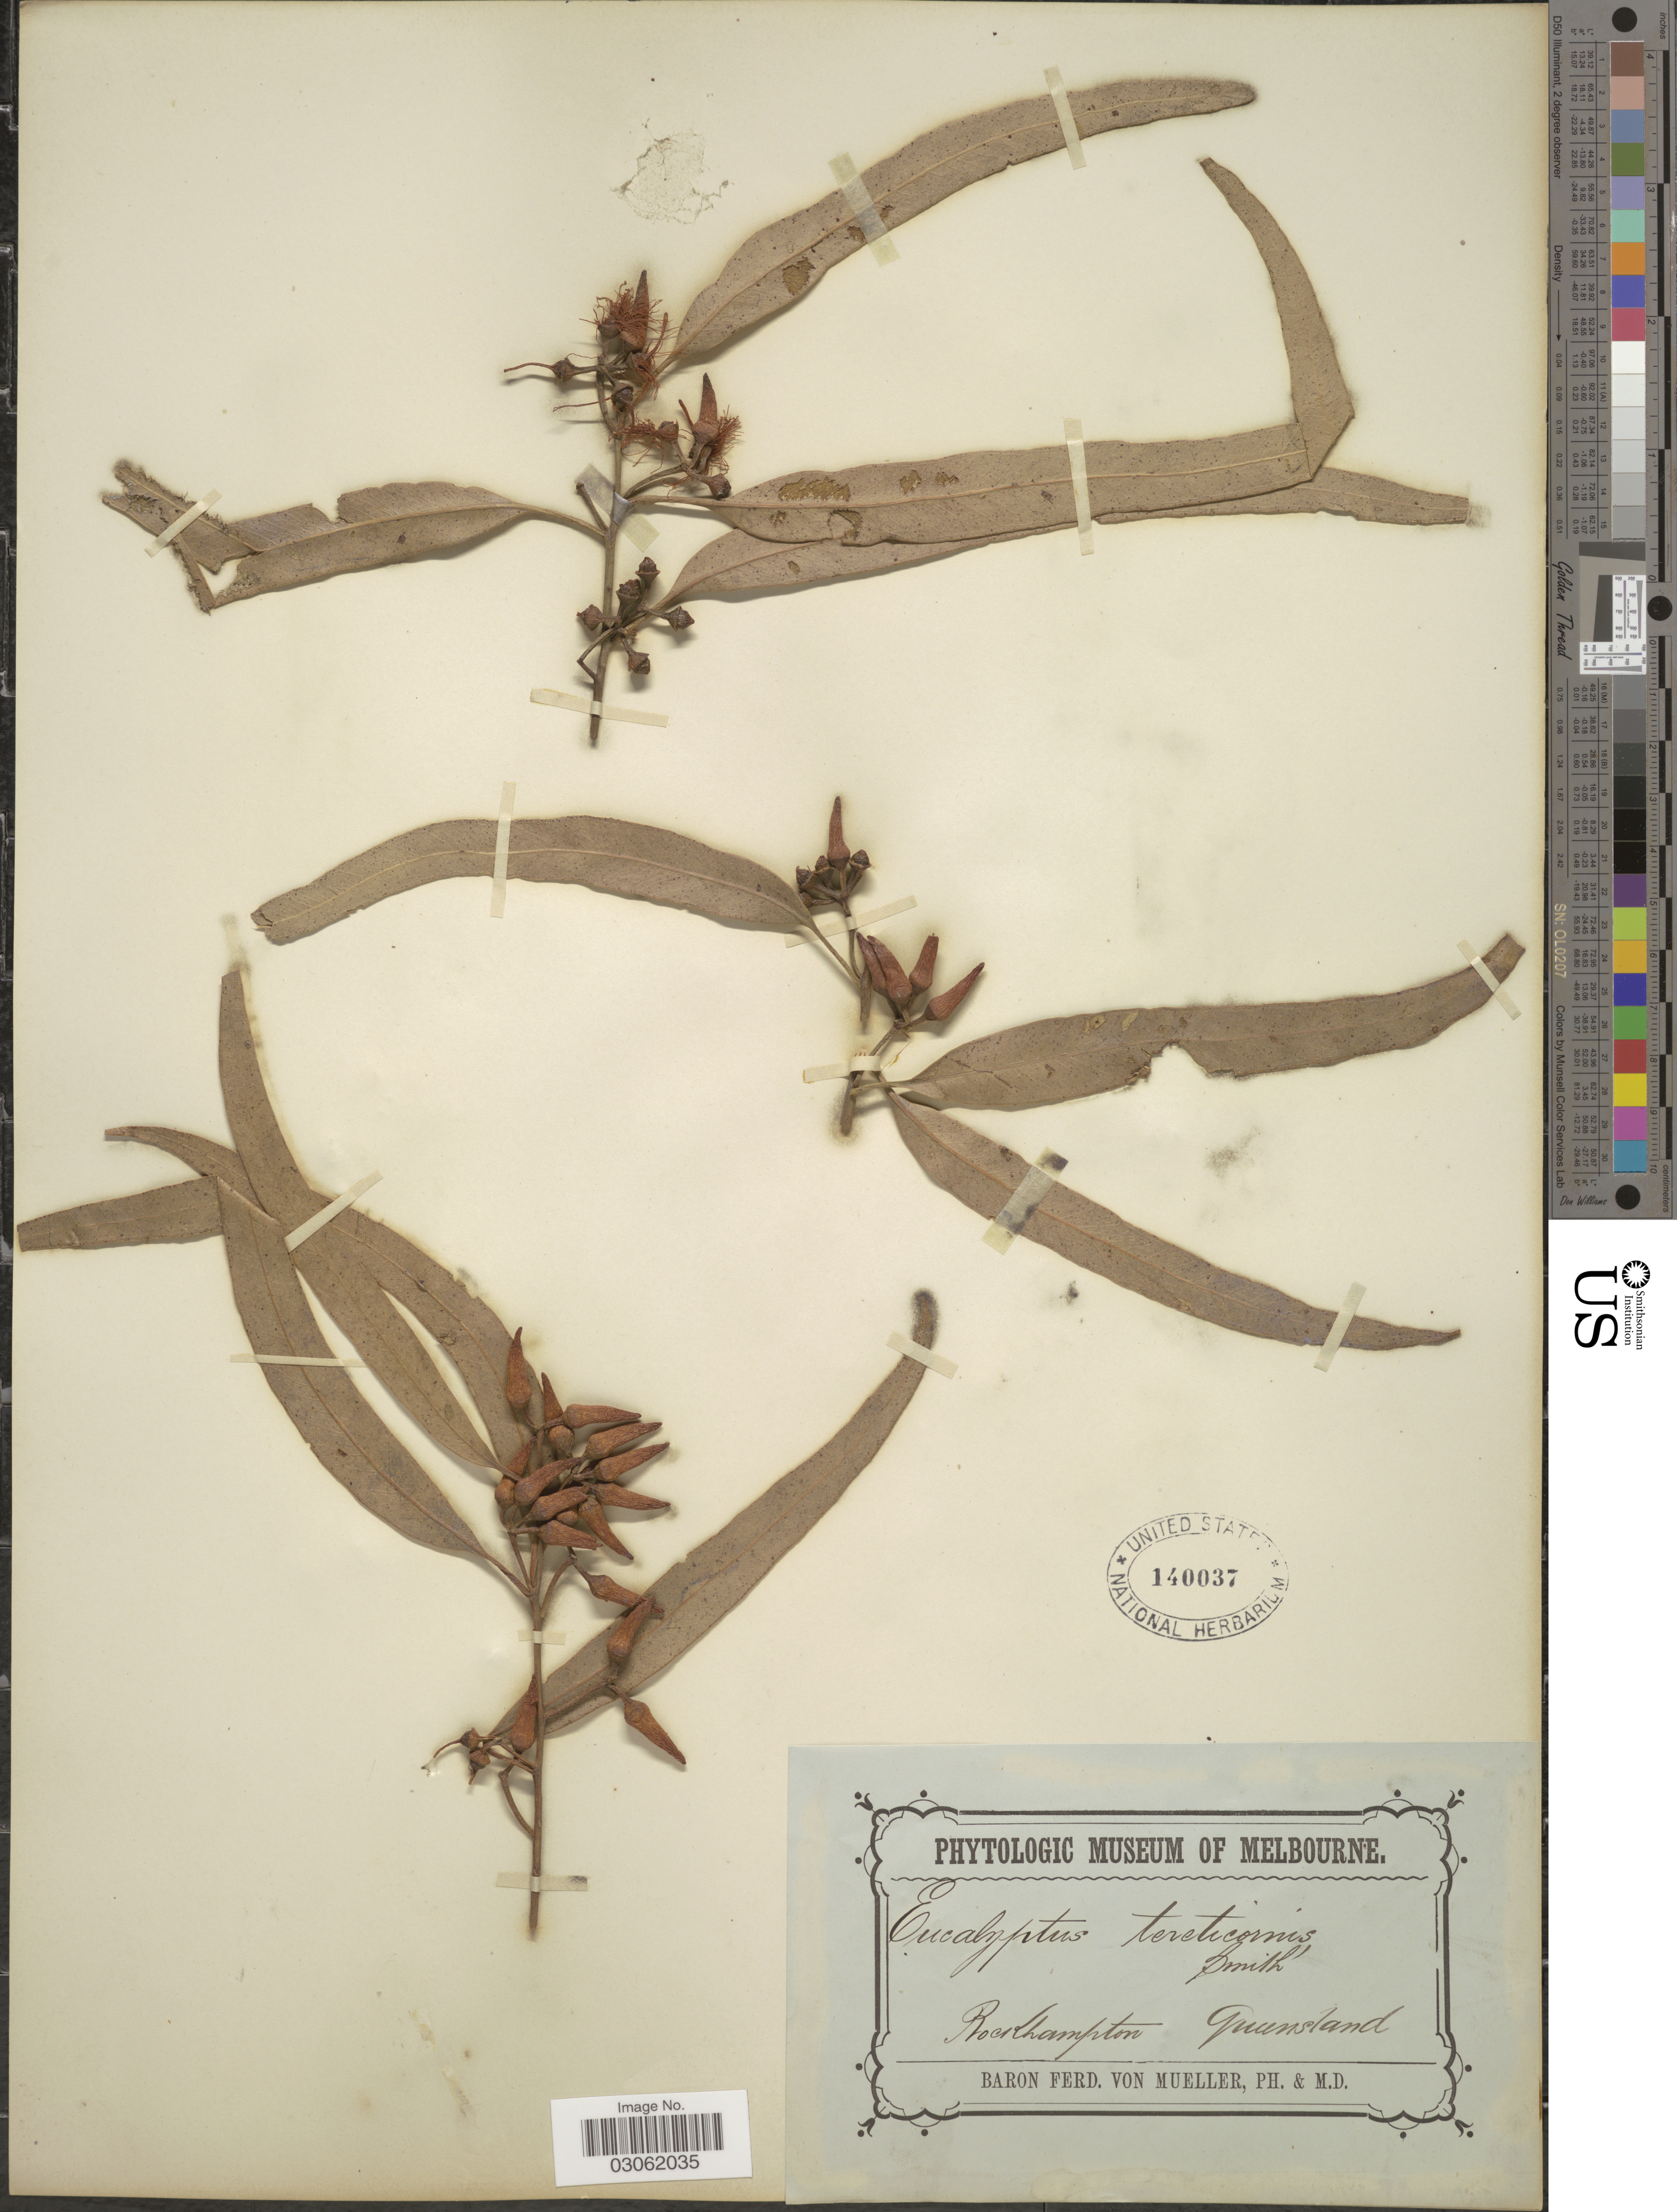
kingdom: Plantae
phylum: Tracheophyta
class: Magnoliopsida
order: Myrtales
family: Myrtaceae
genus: Eucalyptus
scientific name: Eucalyptus tereticornis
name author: Sm.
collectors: F. Mueller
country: Australia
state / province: Queensland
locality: Rockhampton.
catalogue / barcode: US 140037